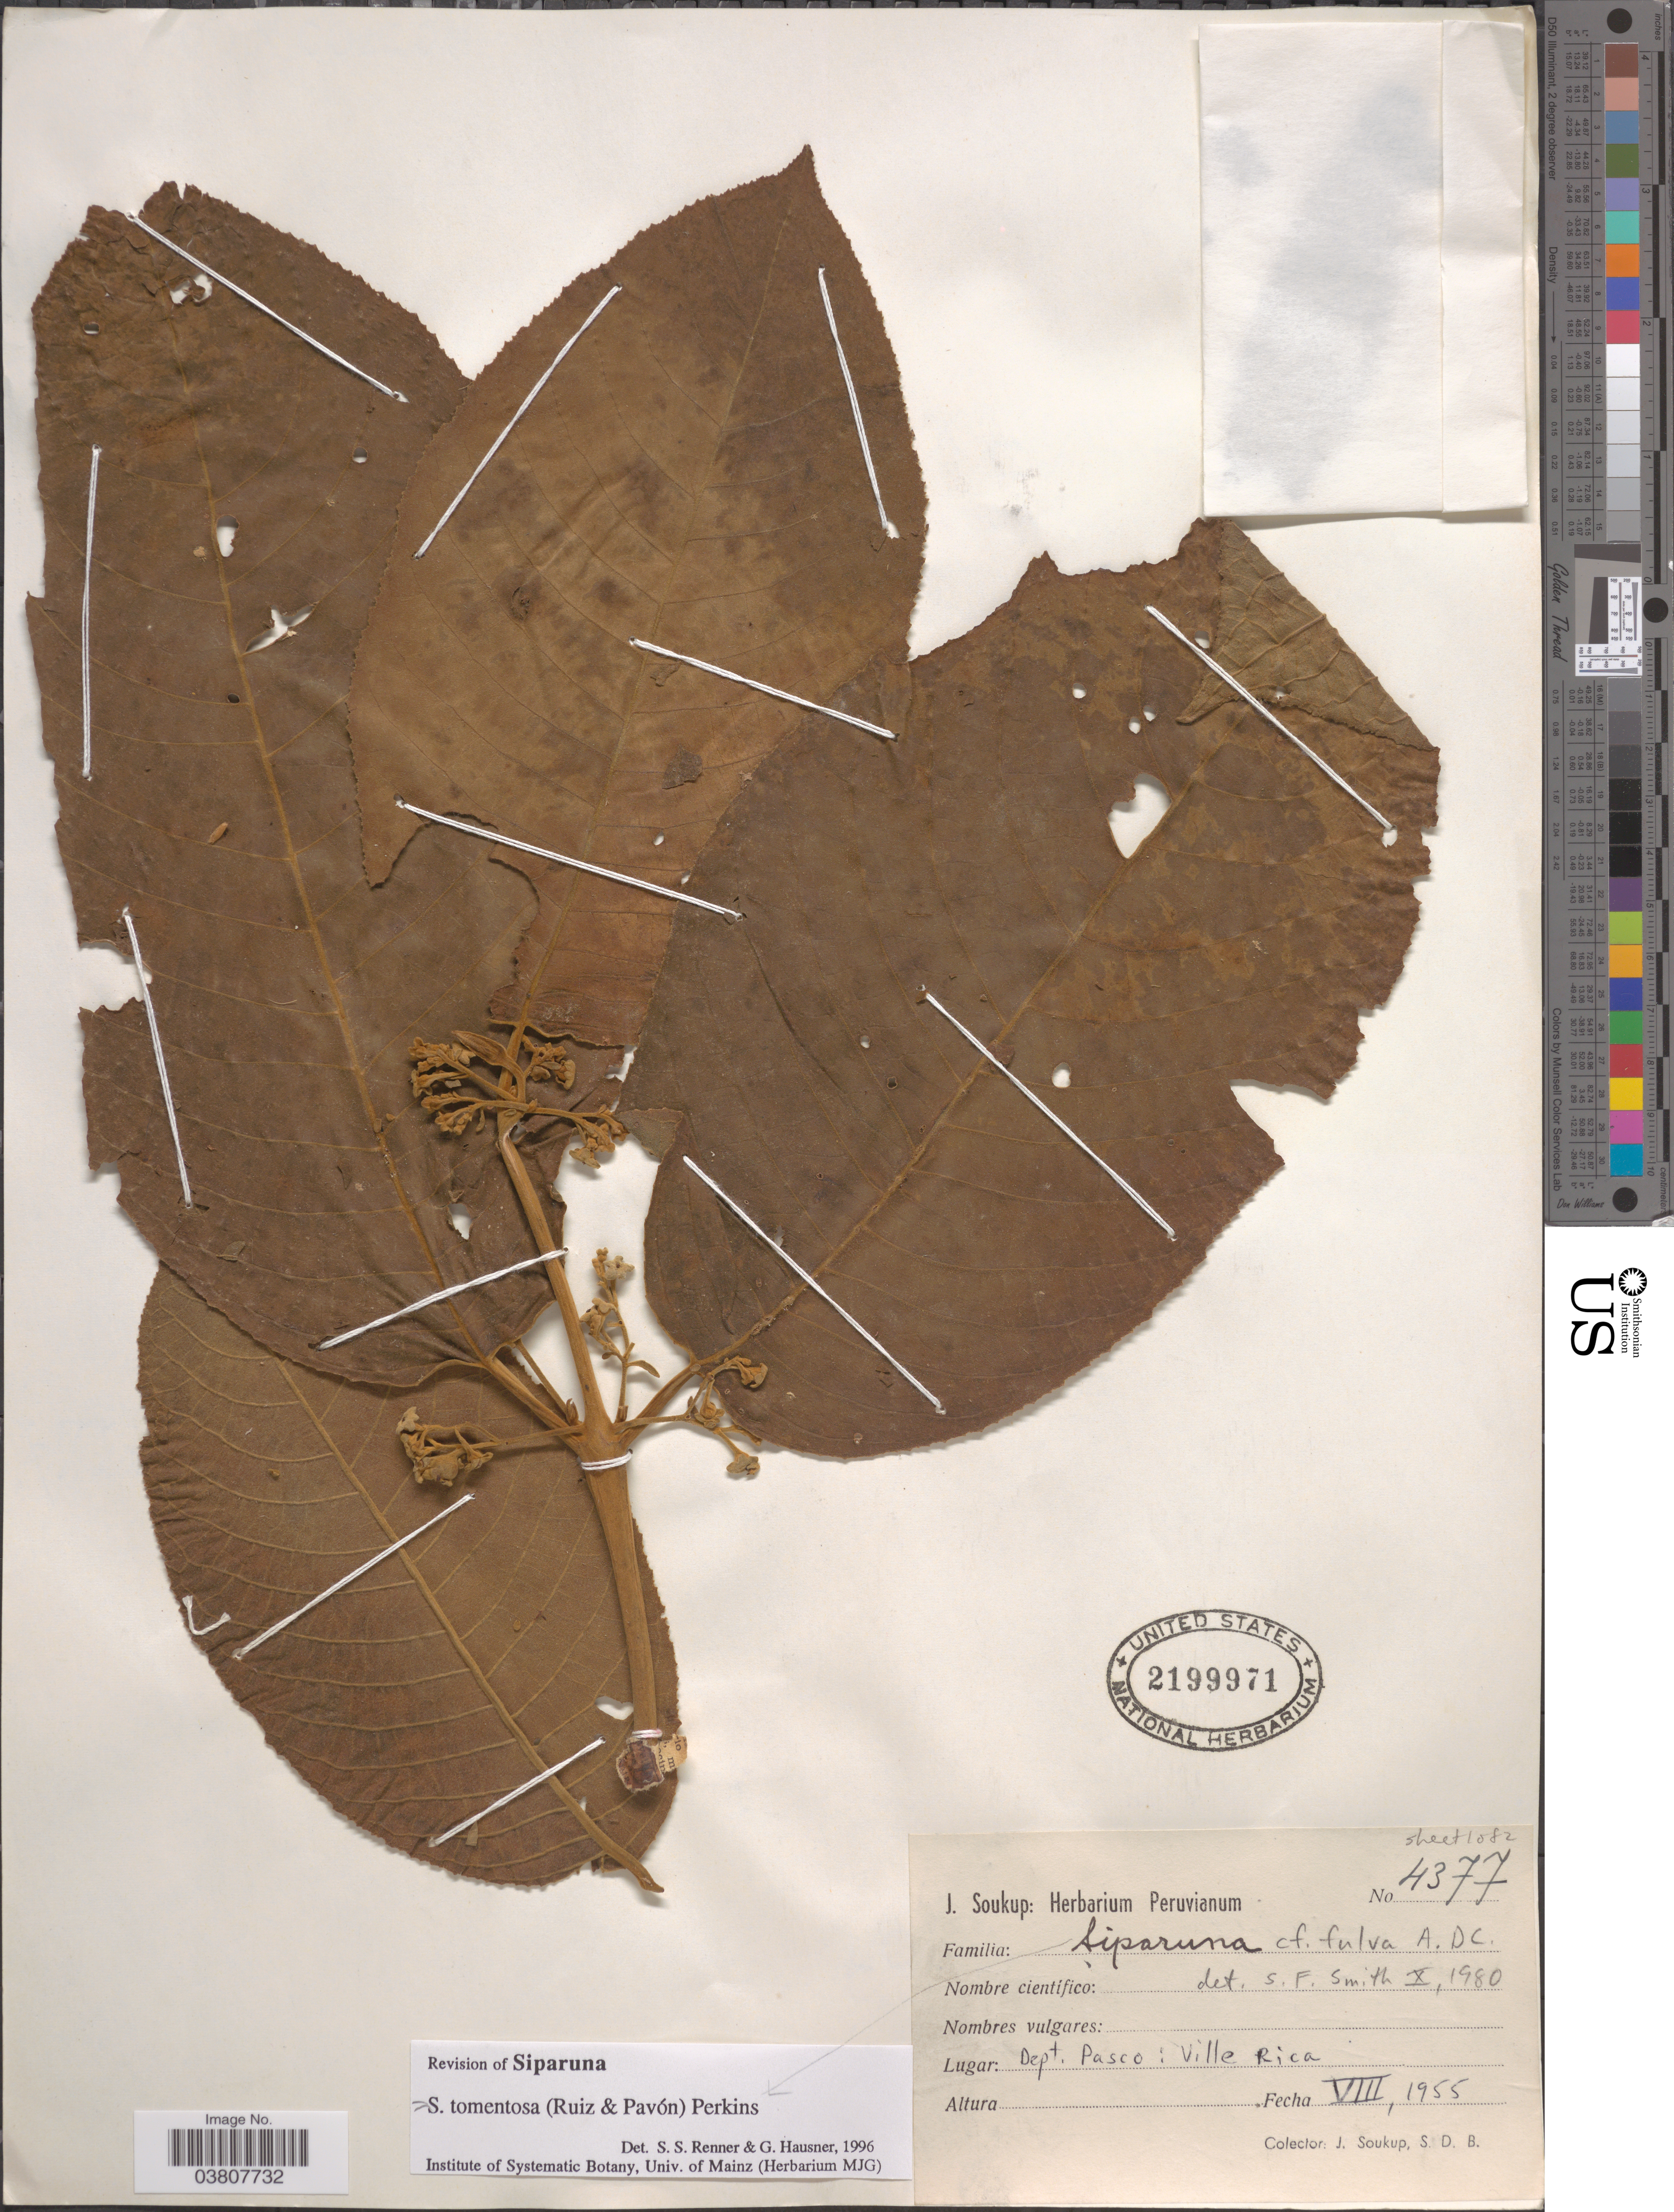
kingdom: Plantae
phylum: Tracheophyta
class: Magnoliopsida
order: Laurales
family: Siparunaceae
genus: Siparuna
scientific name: Siparuna tomentosa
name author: Perkins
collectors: J. Soukop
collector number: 4377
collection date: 1955-08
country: Peru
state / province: Pasco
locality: Dept. Pasco: Ville Rica.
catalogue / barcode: US 2199971